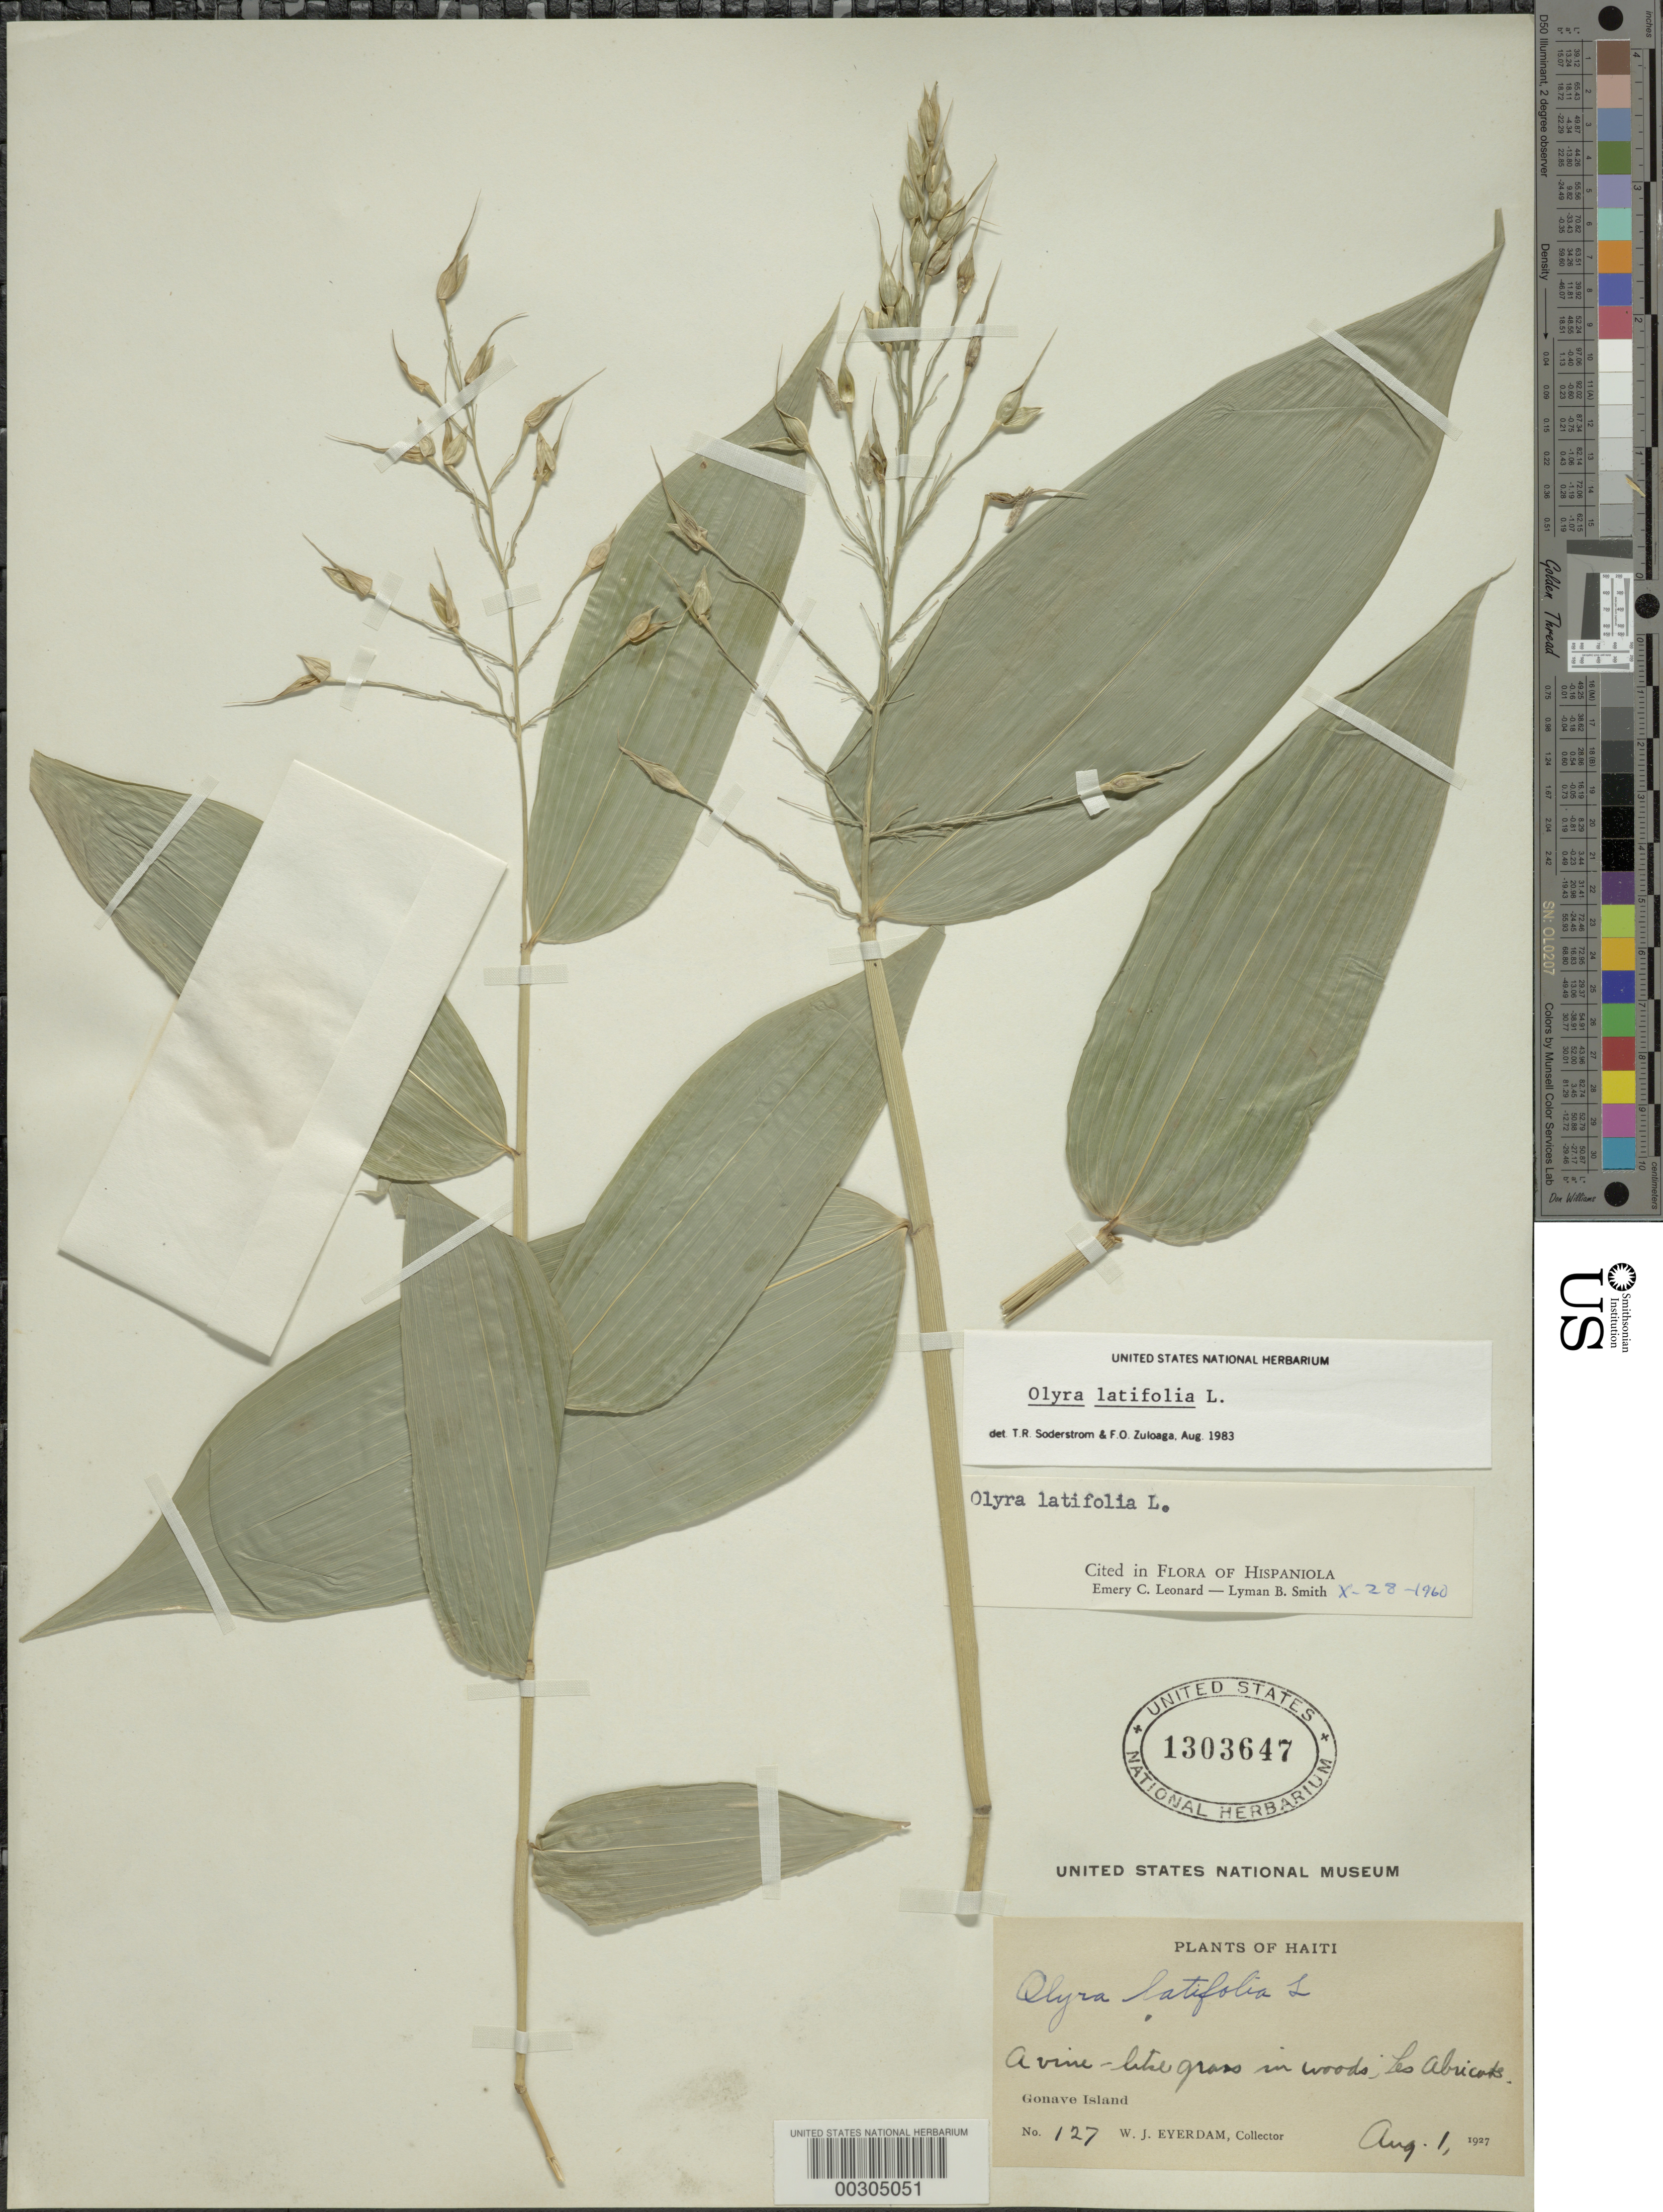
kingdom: Plantae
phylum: Tracheophyta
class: Liliopsida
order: Poales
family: Poaceae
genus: Olyra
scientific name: Olyra latifolia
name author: L.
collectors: W. J. Eyerdam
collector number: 127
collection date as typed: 01 Aug 1927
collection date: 1927-08-01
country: Haiti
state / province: Ouest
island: Gonave Island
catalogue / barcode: US 1303647